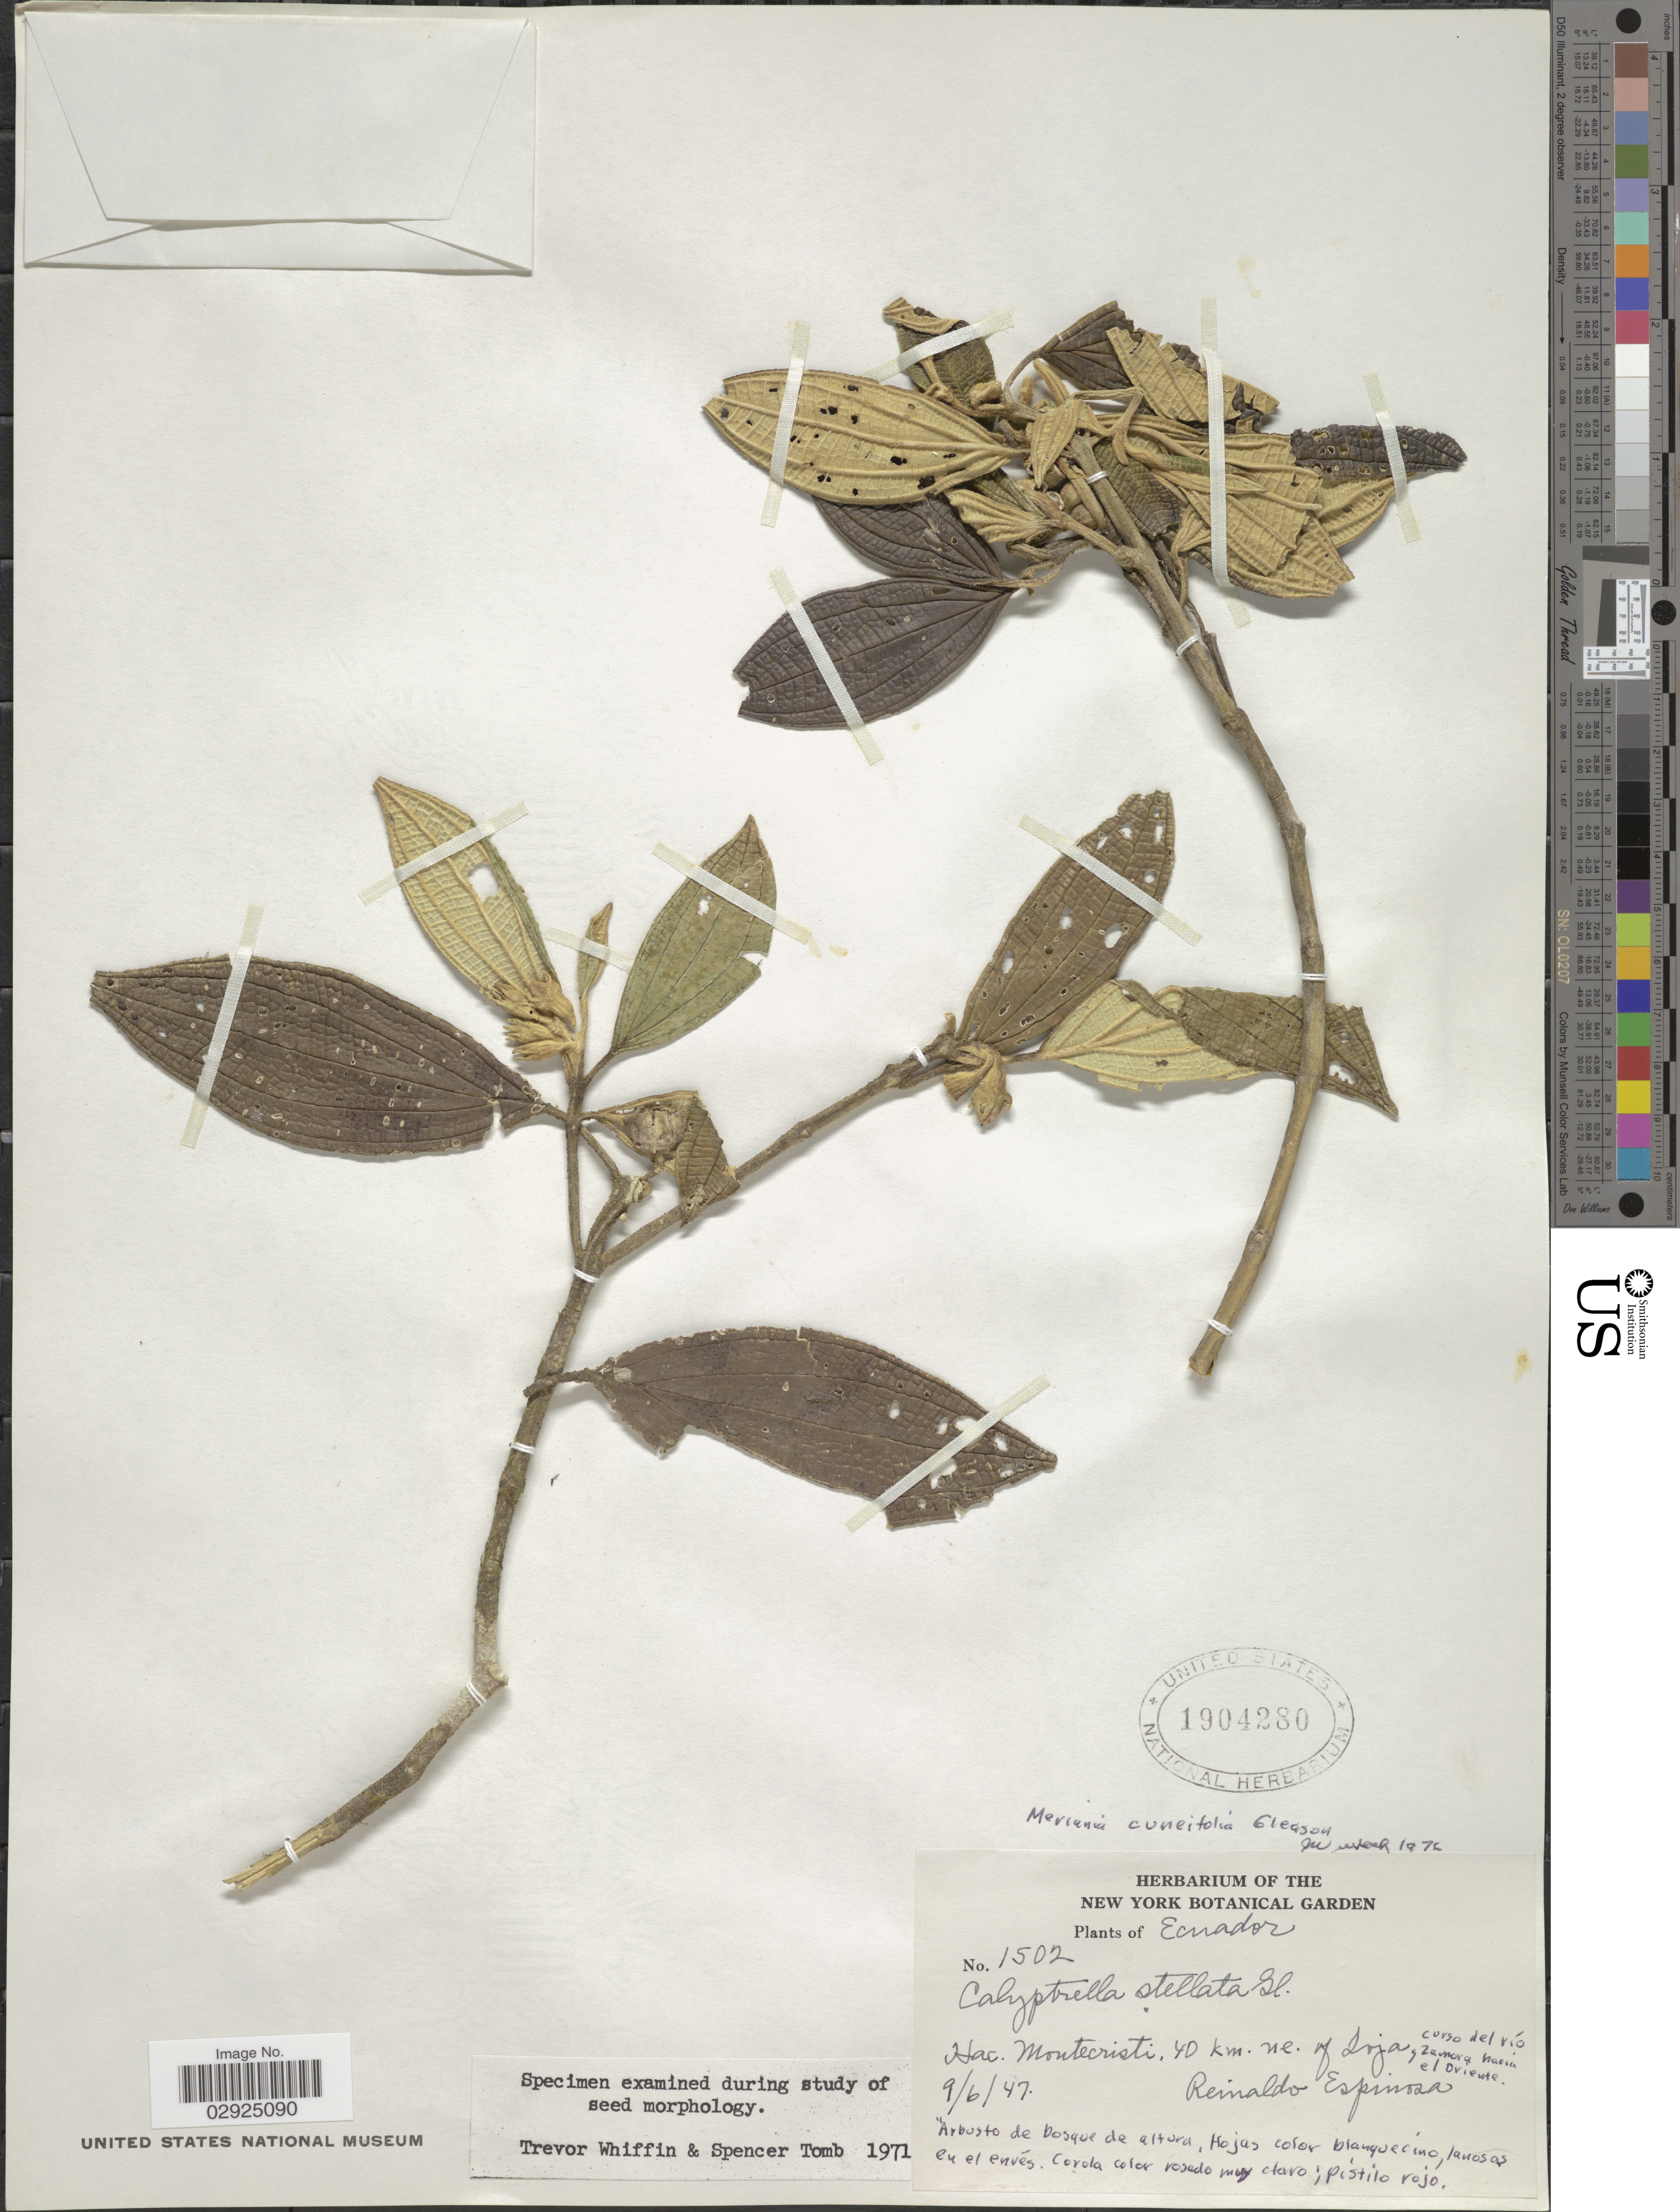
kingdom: Plantae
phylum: Tracheophyta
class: Magnoliopsida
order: Myrtales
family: Melastomataceae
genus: Meriania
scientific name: Meriania cuneifolia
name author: Gleason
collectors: R. Espinosa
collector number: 1502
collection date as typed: Transcribed d/m/y: 9/6/47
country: Ecuador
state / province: Loja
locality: Hac. Montecristi, 40 km. ne. of Loja. ucurso del río y Zamora hacia el Oriente.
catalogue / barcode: US 1904280